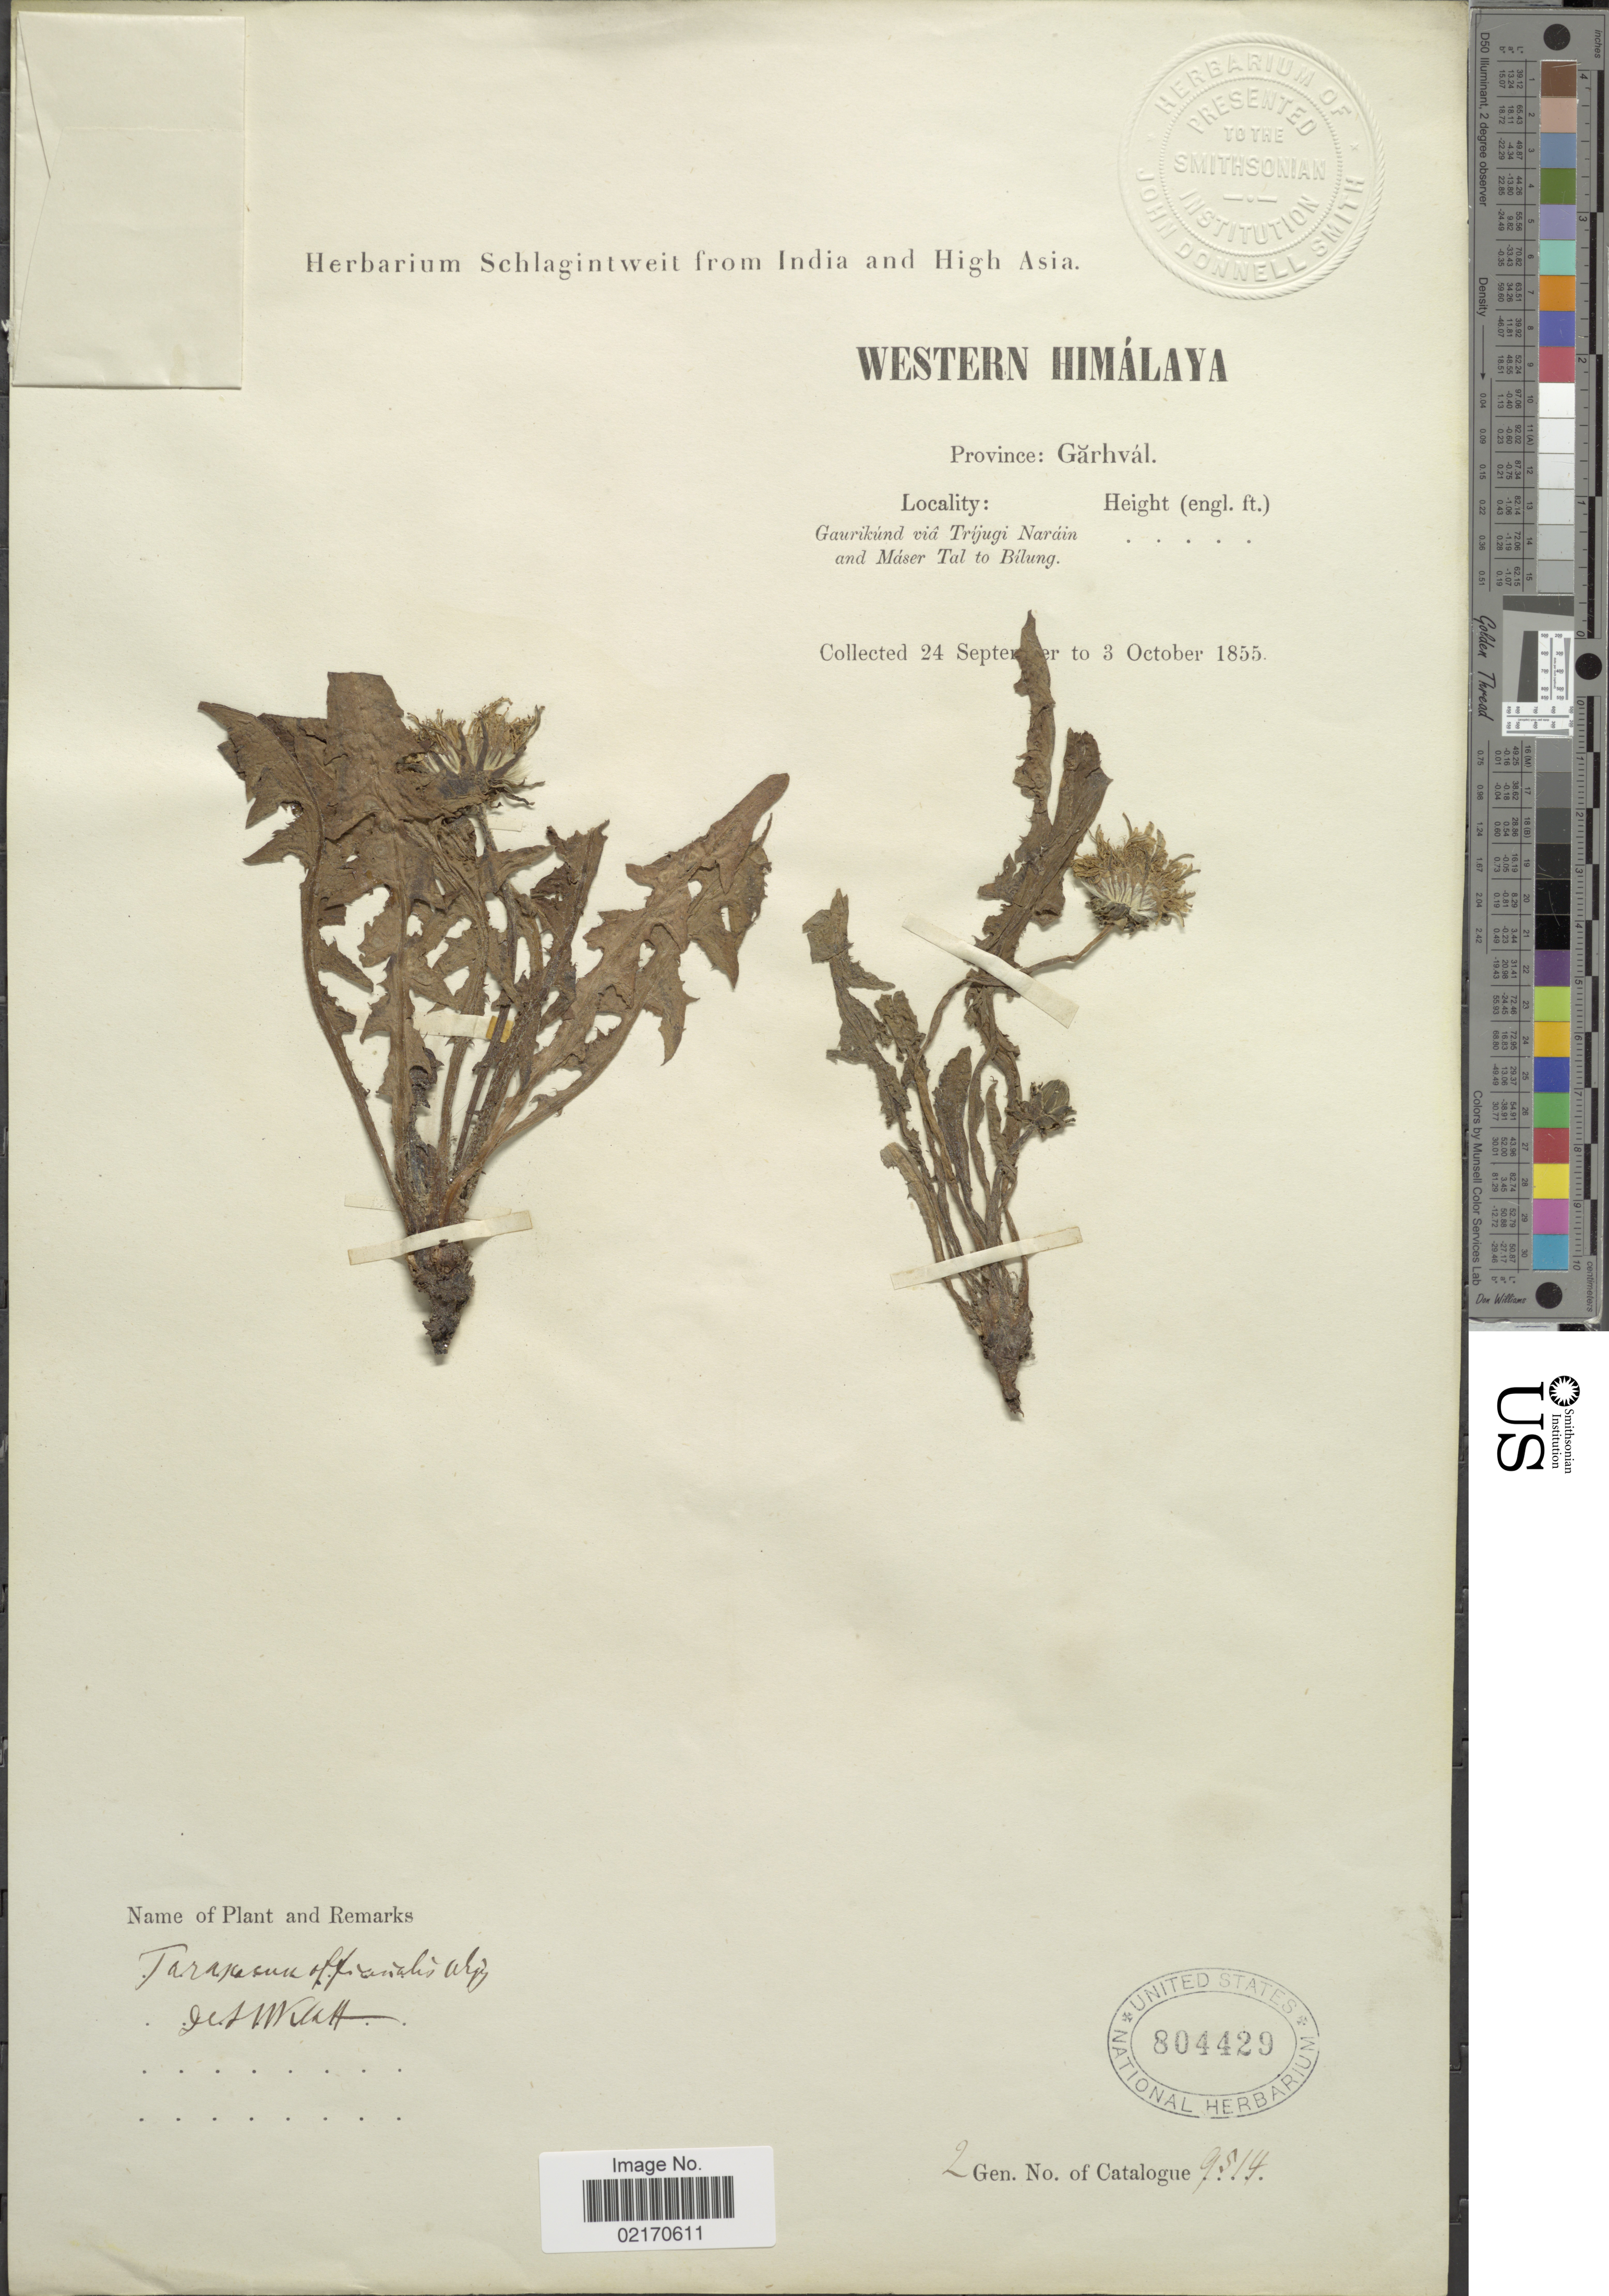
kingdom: Plantae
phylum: Tracheophyta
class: Magnoliopsida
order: Asterales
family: Asteraceae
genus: Taraxacum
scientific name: Taraxacum officinale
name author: G.H. Weber ex F.H. Wigg.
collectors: ex herb. Schlagintweit from India and High Asia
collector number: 2 Gen. No. of Catalogue 9514?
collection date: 1855-09-24/1855-10-03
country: India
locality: Western Himalaya, Province: Garhval, Gaurikund via Trijugi Narain and Maser Tal to Bilung.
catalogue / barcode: US 804429